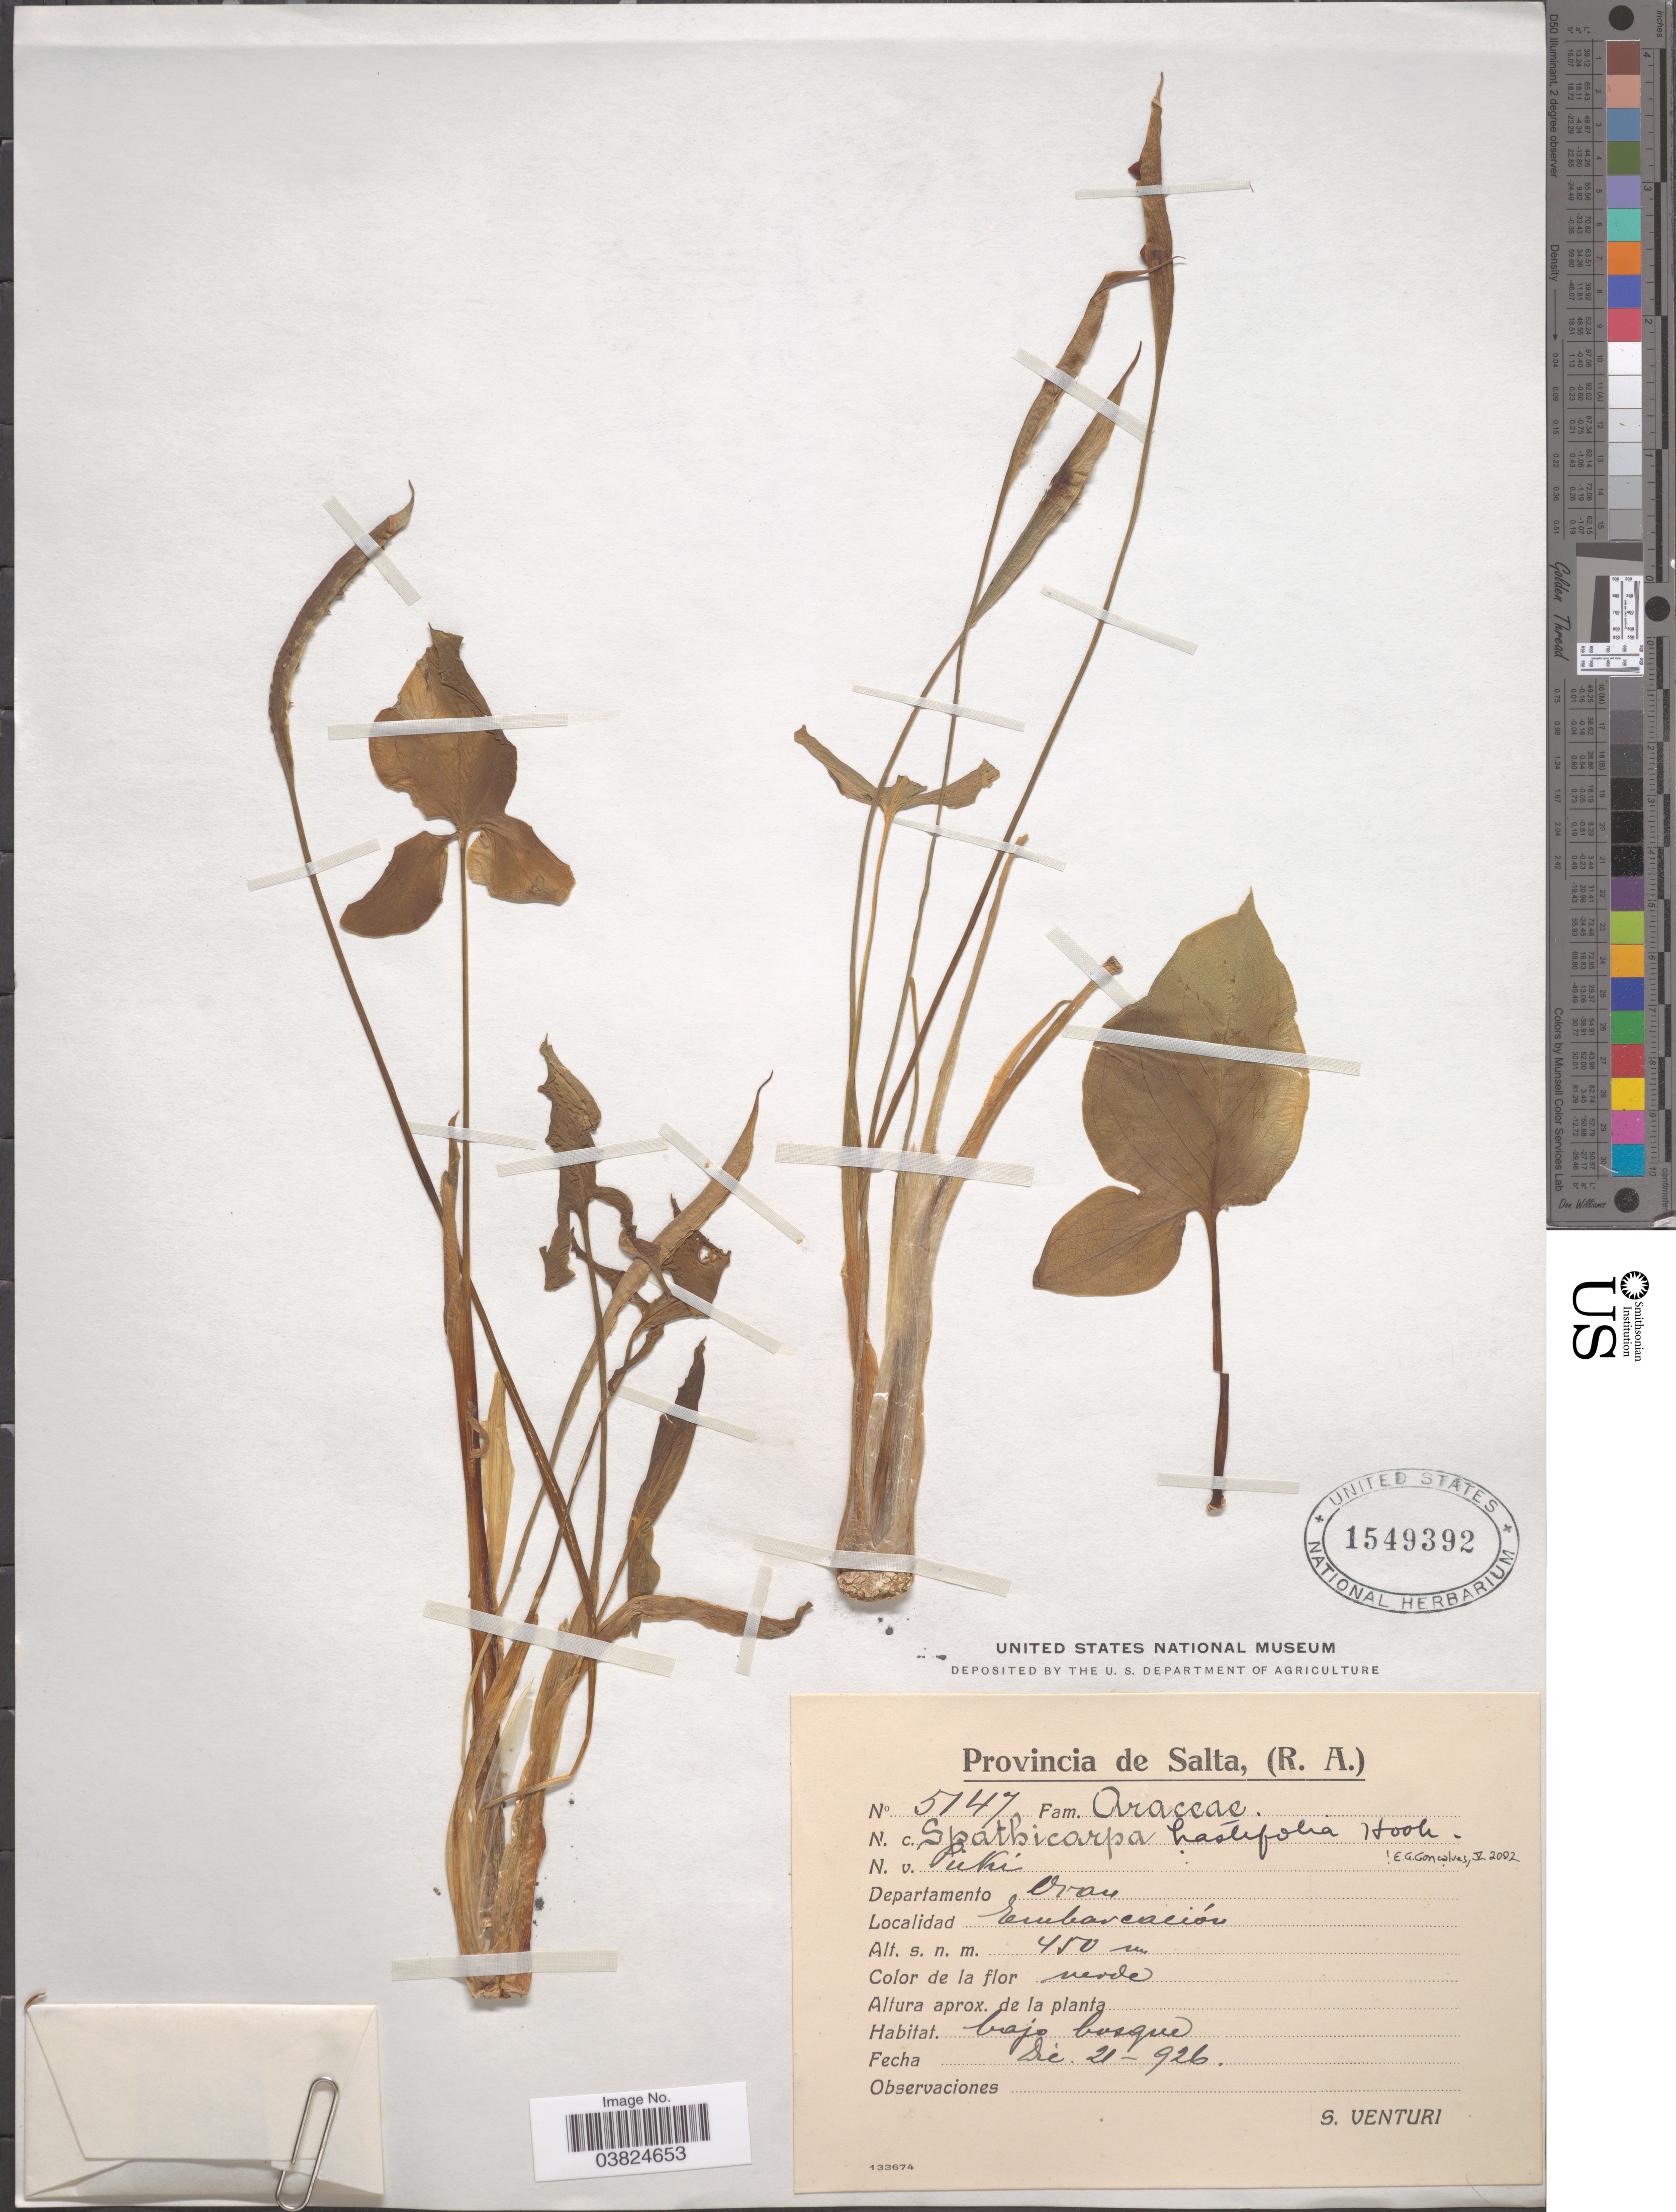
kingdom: Plantae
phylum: Tracheophyta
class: Liliopsida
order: Alismatales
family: Araceae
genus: Spathicarpa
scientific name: Spathicarpa hastifolia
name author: Hook.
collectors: S. Venturi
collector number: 5147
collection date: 1926-12-21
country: Argentina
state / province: Salta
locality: Departamento Oran. Cunbrareación.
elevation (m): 450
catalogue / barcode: US 1549392